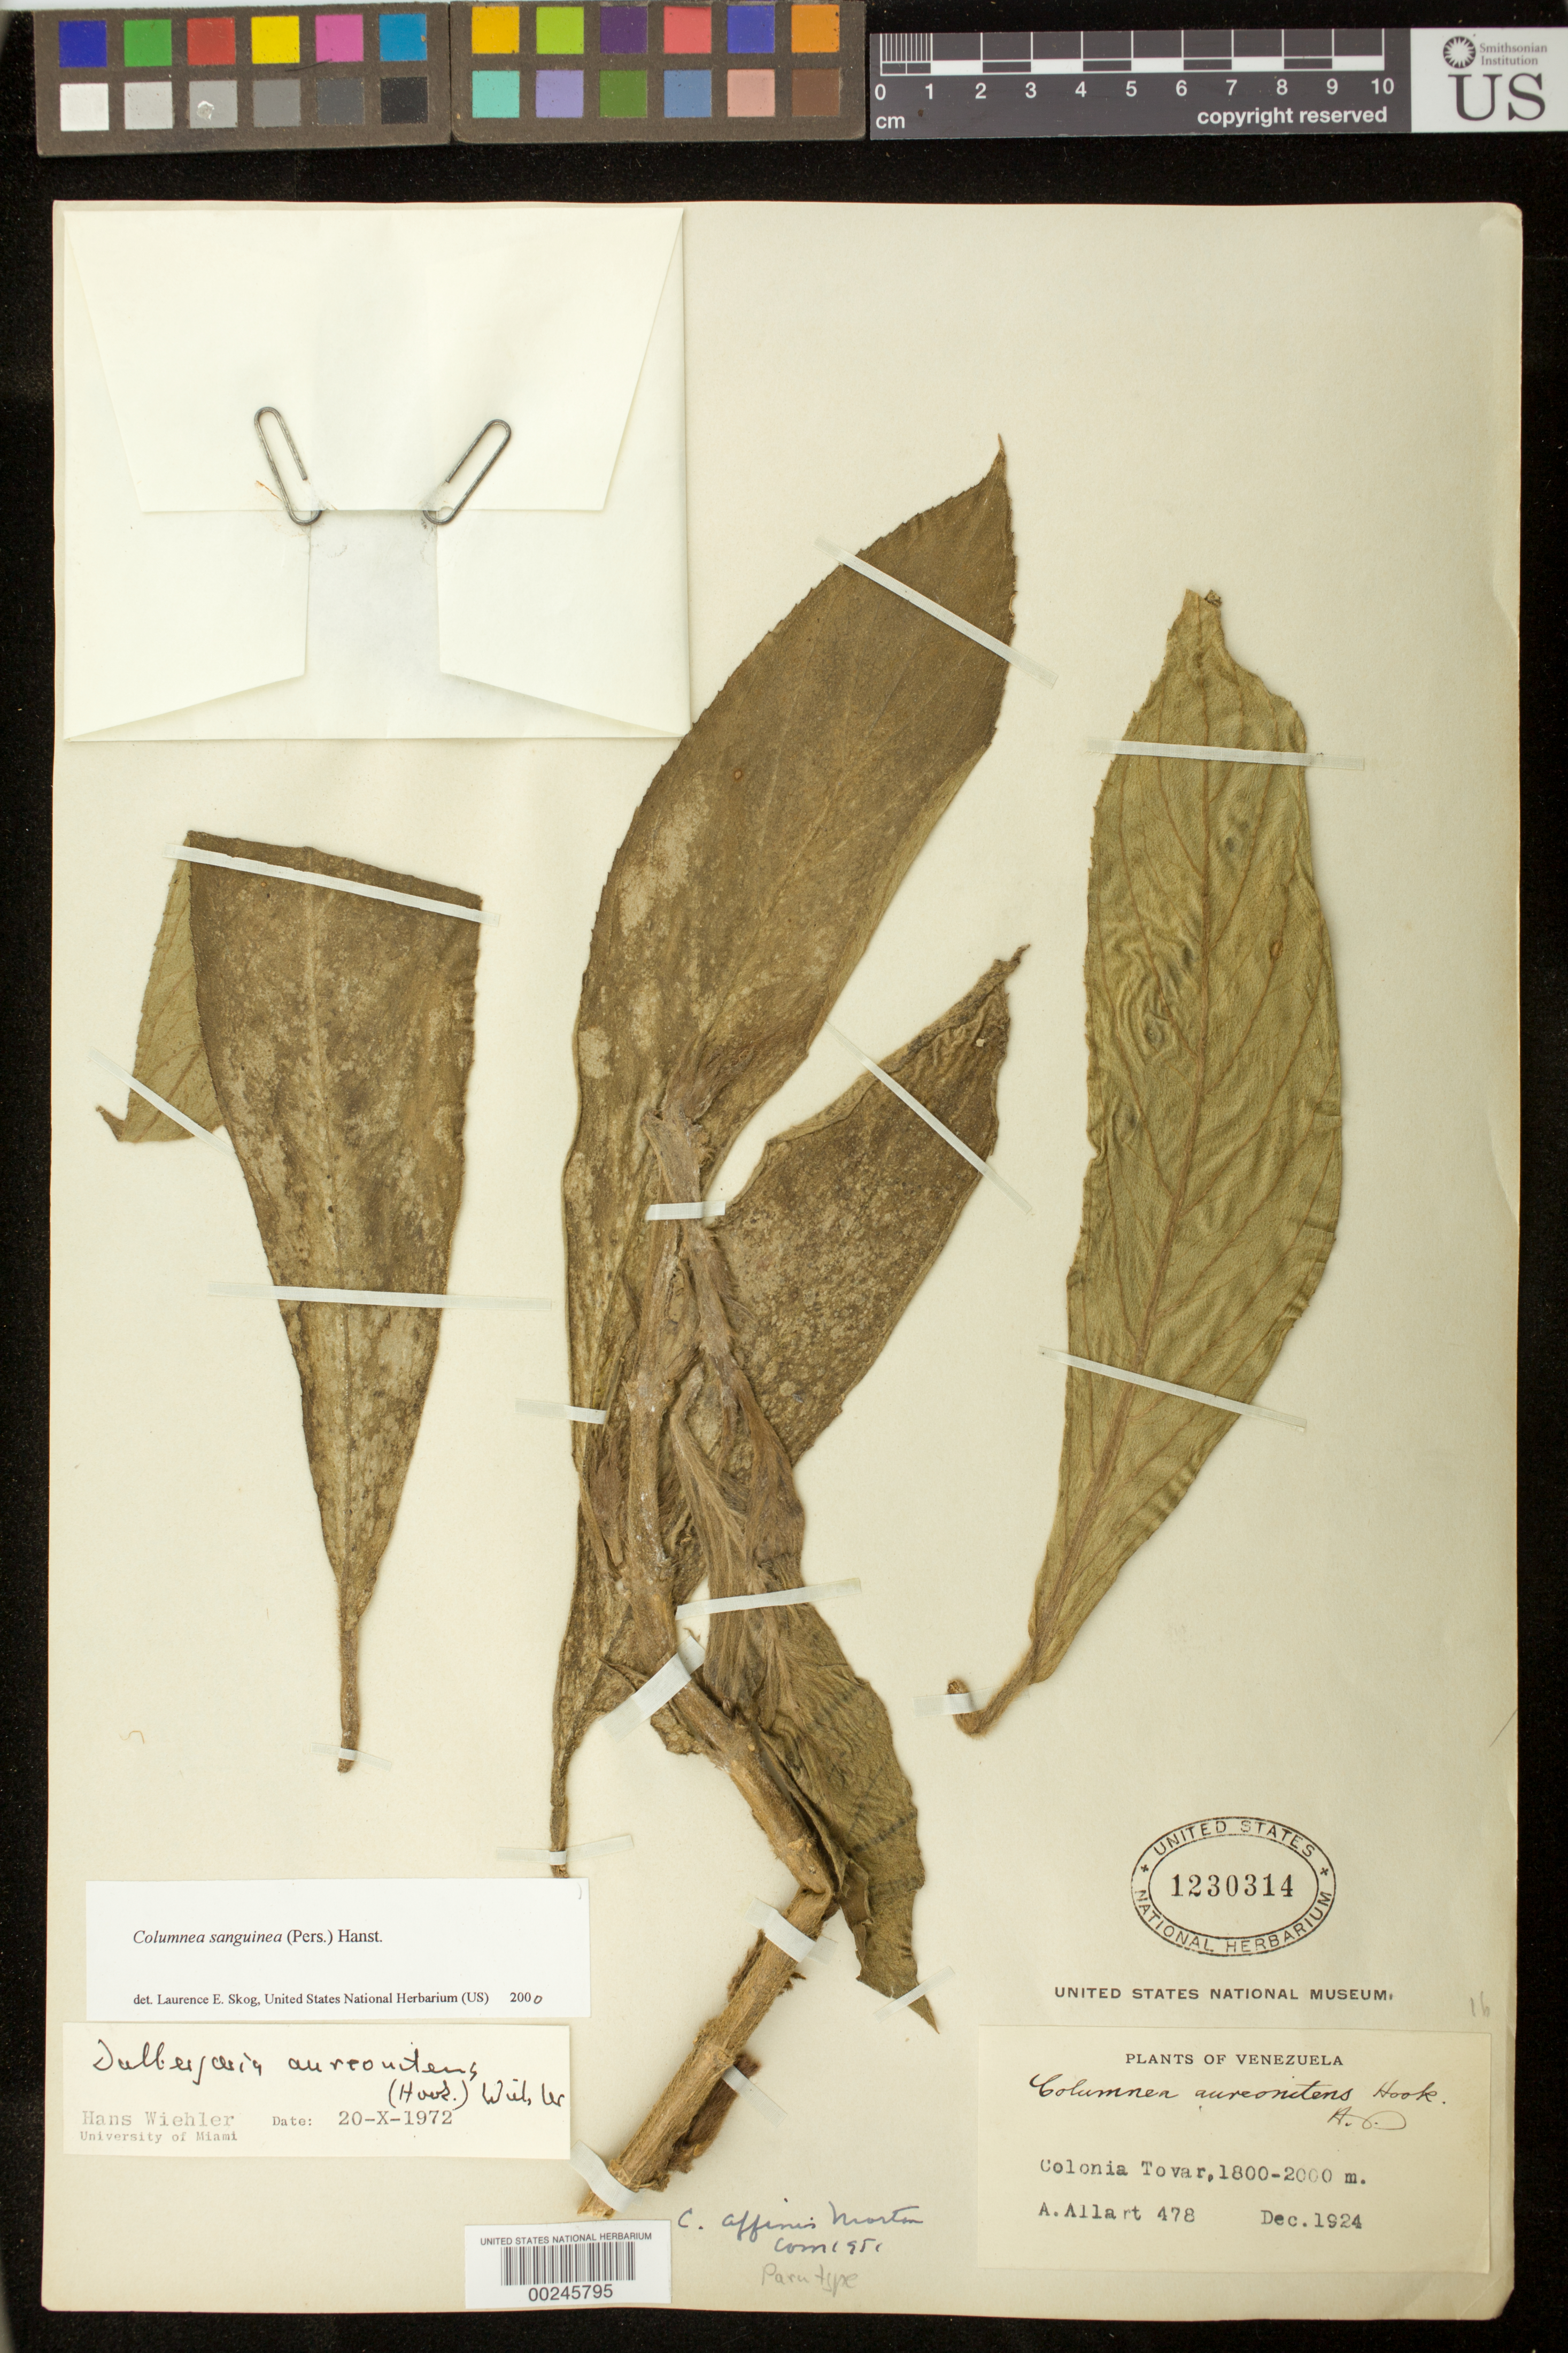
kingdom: Plantae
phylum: Tracheophyta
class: Magnoliopsida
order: Lamiales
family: Gesneriaceae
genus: Columnea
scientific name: Columnea sanguinea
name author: (Pers.) Hanst.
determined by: Skog, Laurence E.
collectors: A. Allart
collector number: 478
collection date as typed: Dec 1924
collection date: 1924-12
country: Venezuela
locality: Colonia Tovar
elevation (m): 1800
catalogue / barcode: US 1230314